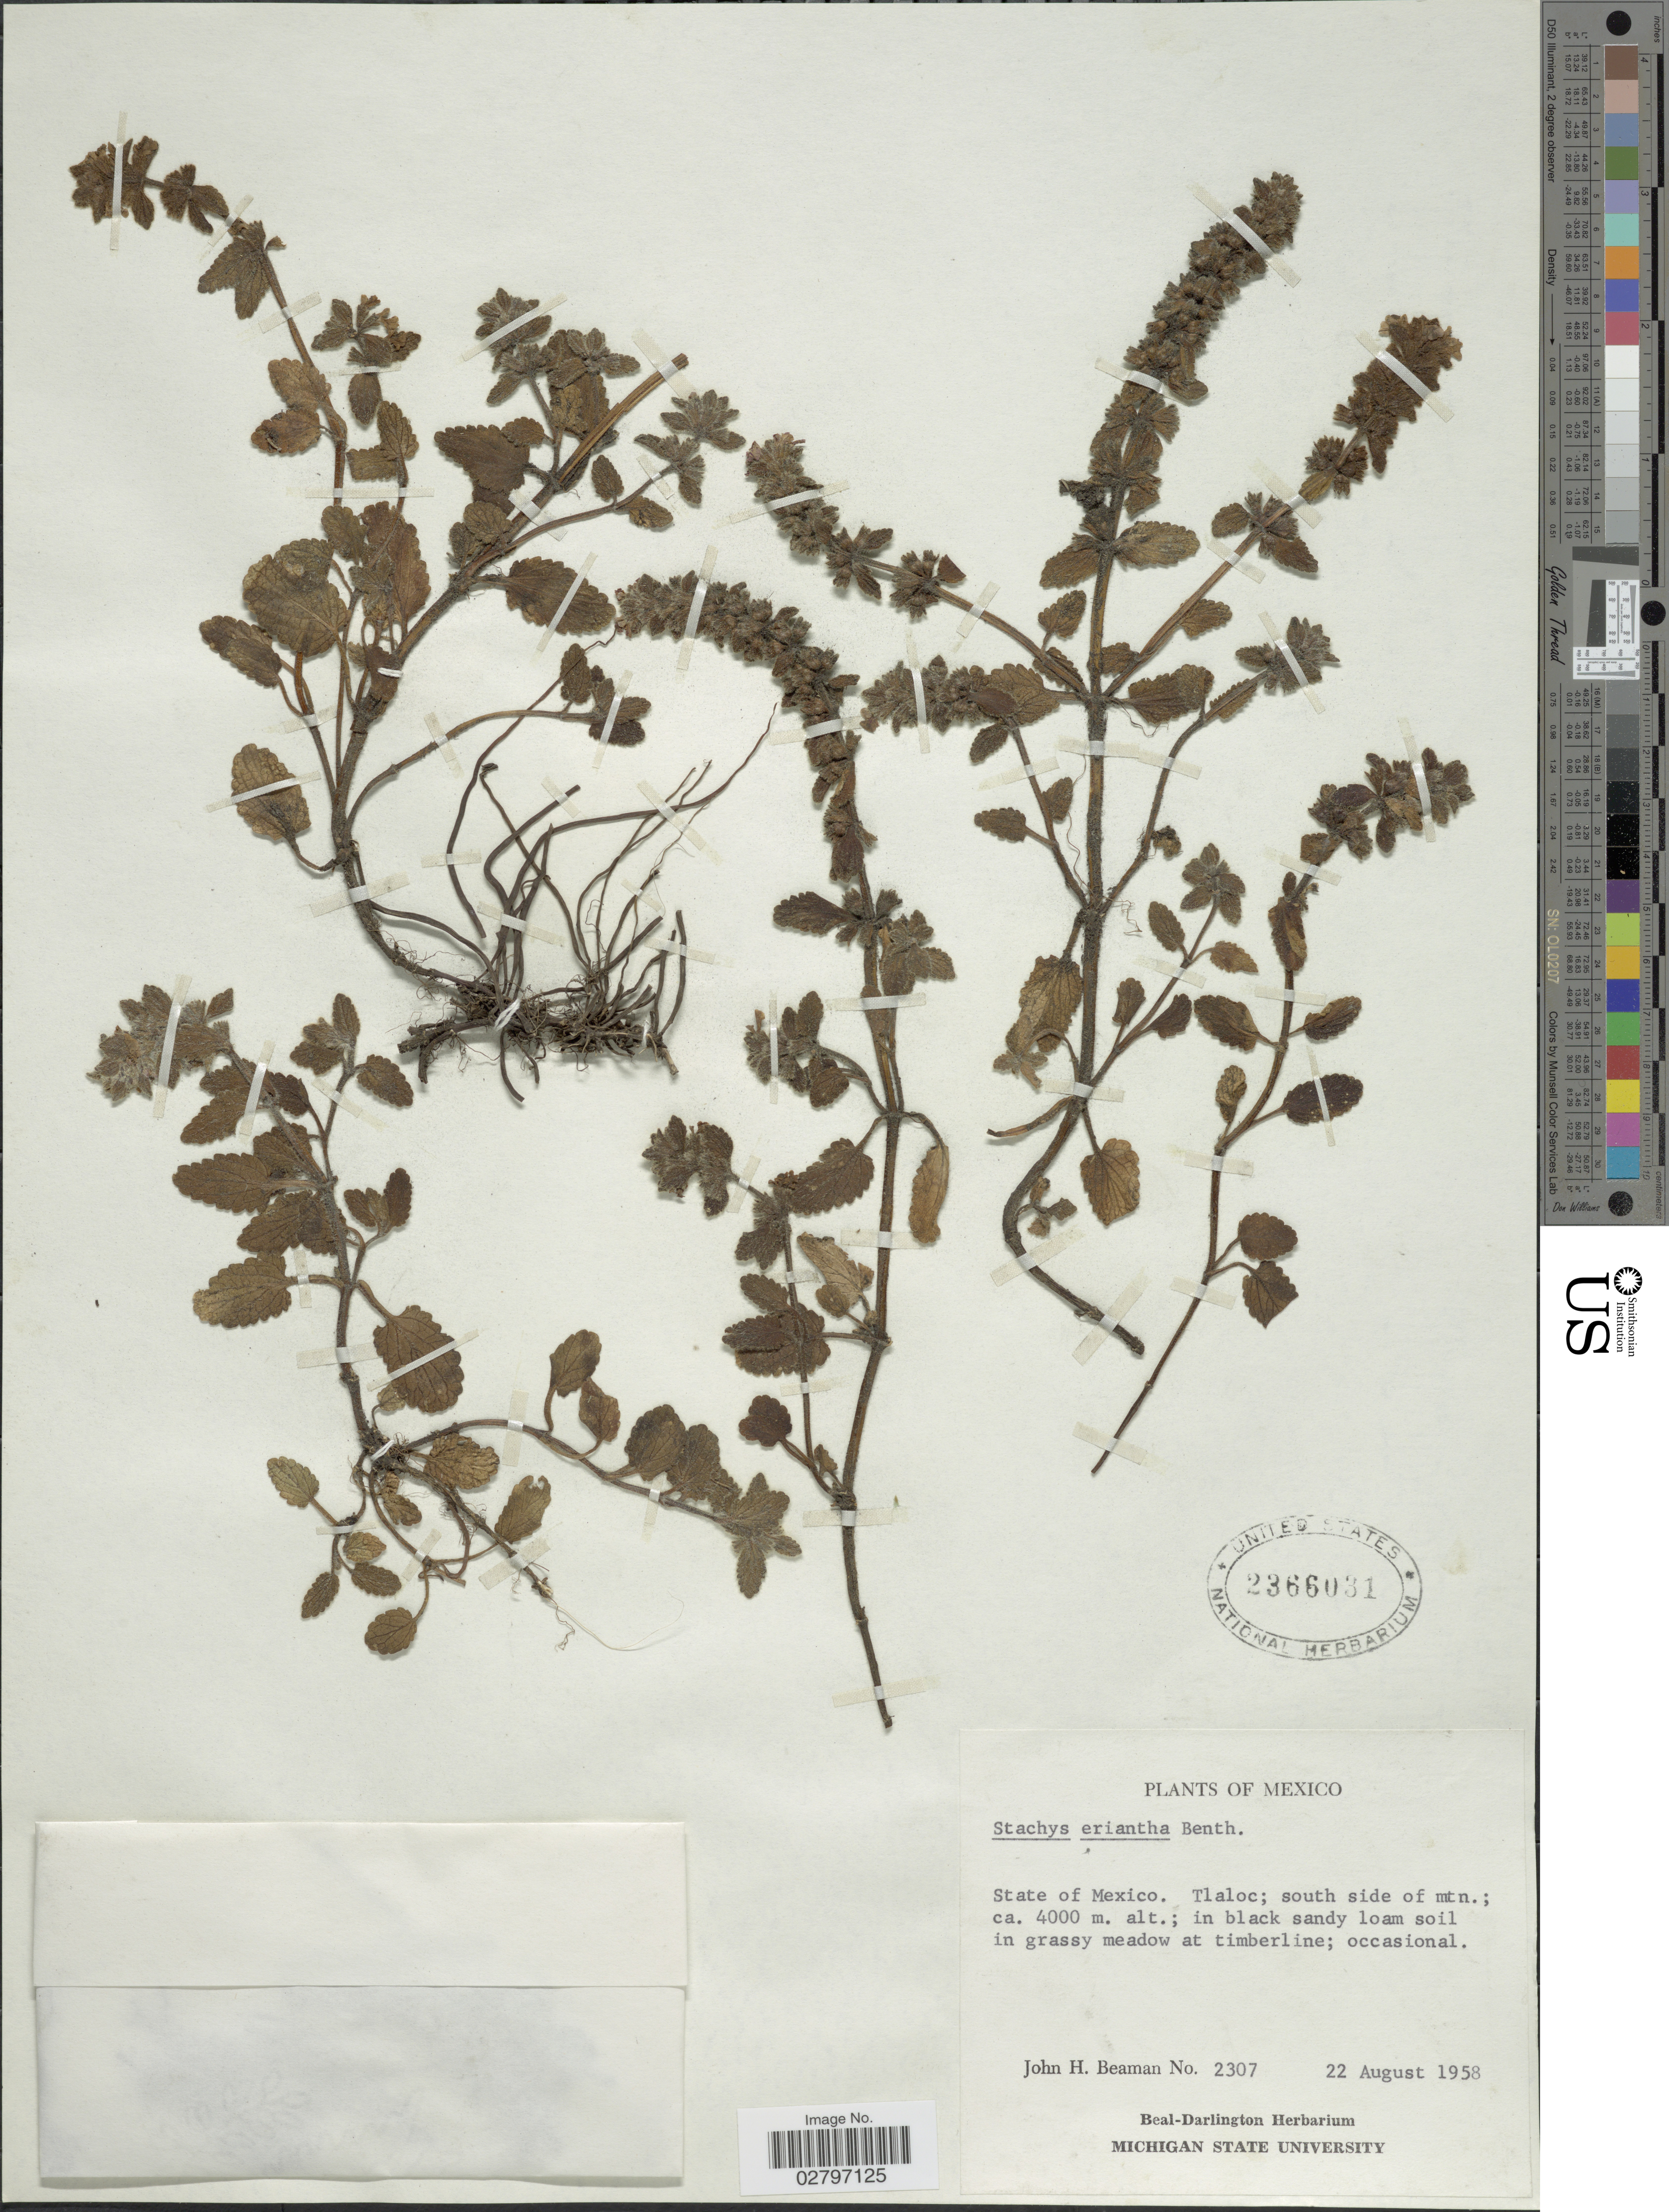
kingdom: Plantae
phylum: Tracheophyta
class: Magnoliopsida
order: Lamiales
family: Lamiaceae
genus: Stachys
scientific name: Stachys eriantha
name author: Benth.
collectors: J. H. Beaman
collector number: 2307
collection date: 1958-08-22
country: Mexico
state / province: México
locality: Tlaloc; south side of mtn.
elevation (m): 4000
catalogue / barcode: US 2366031